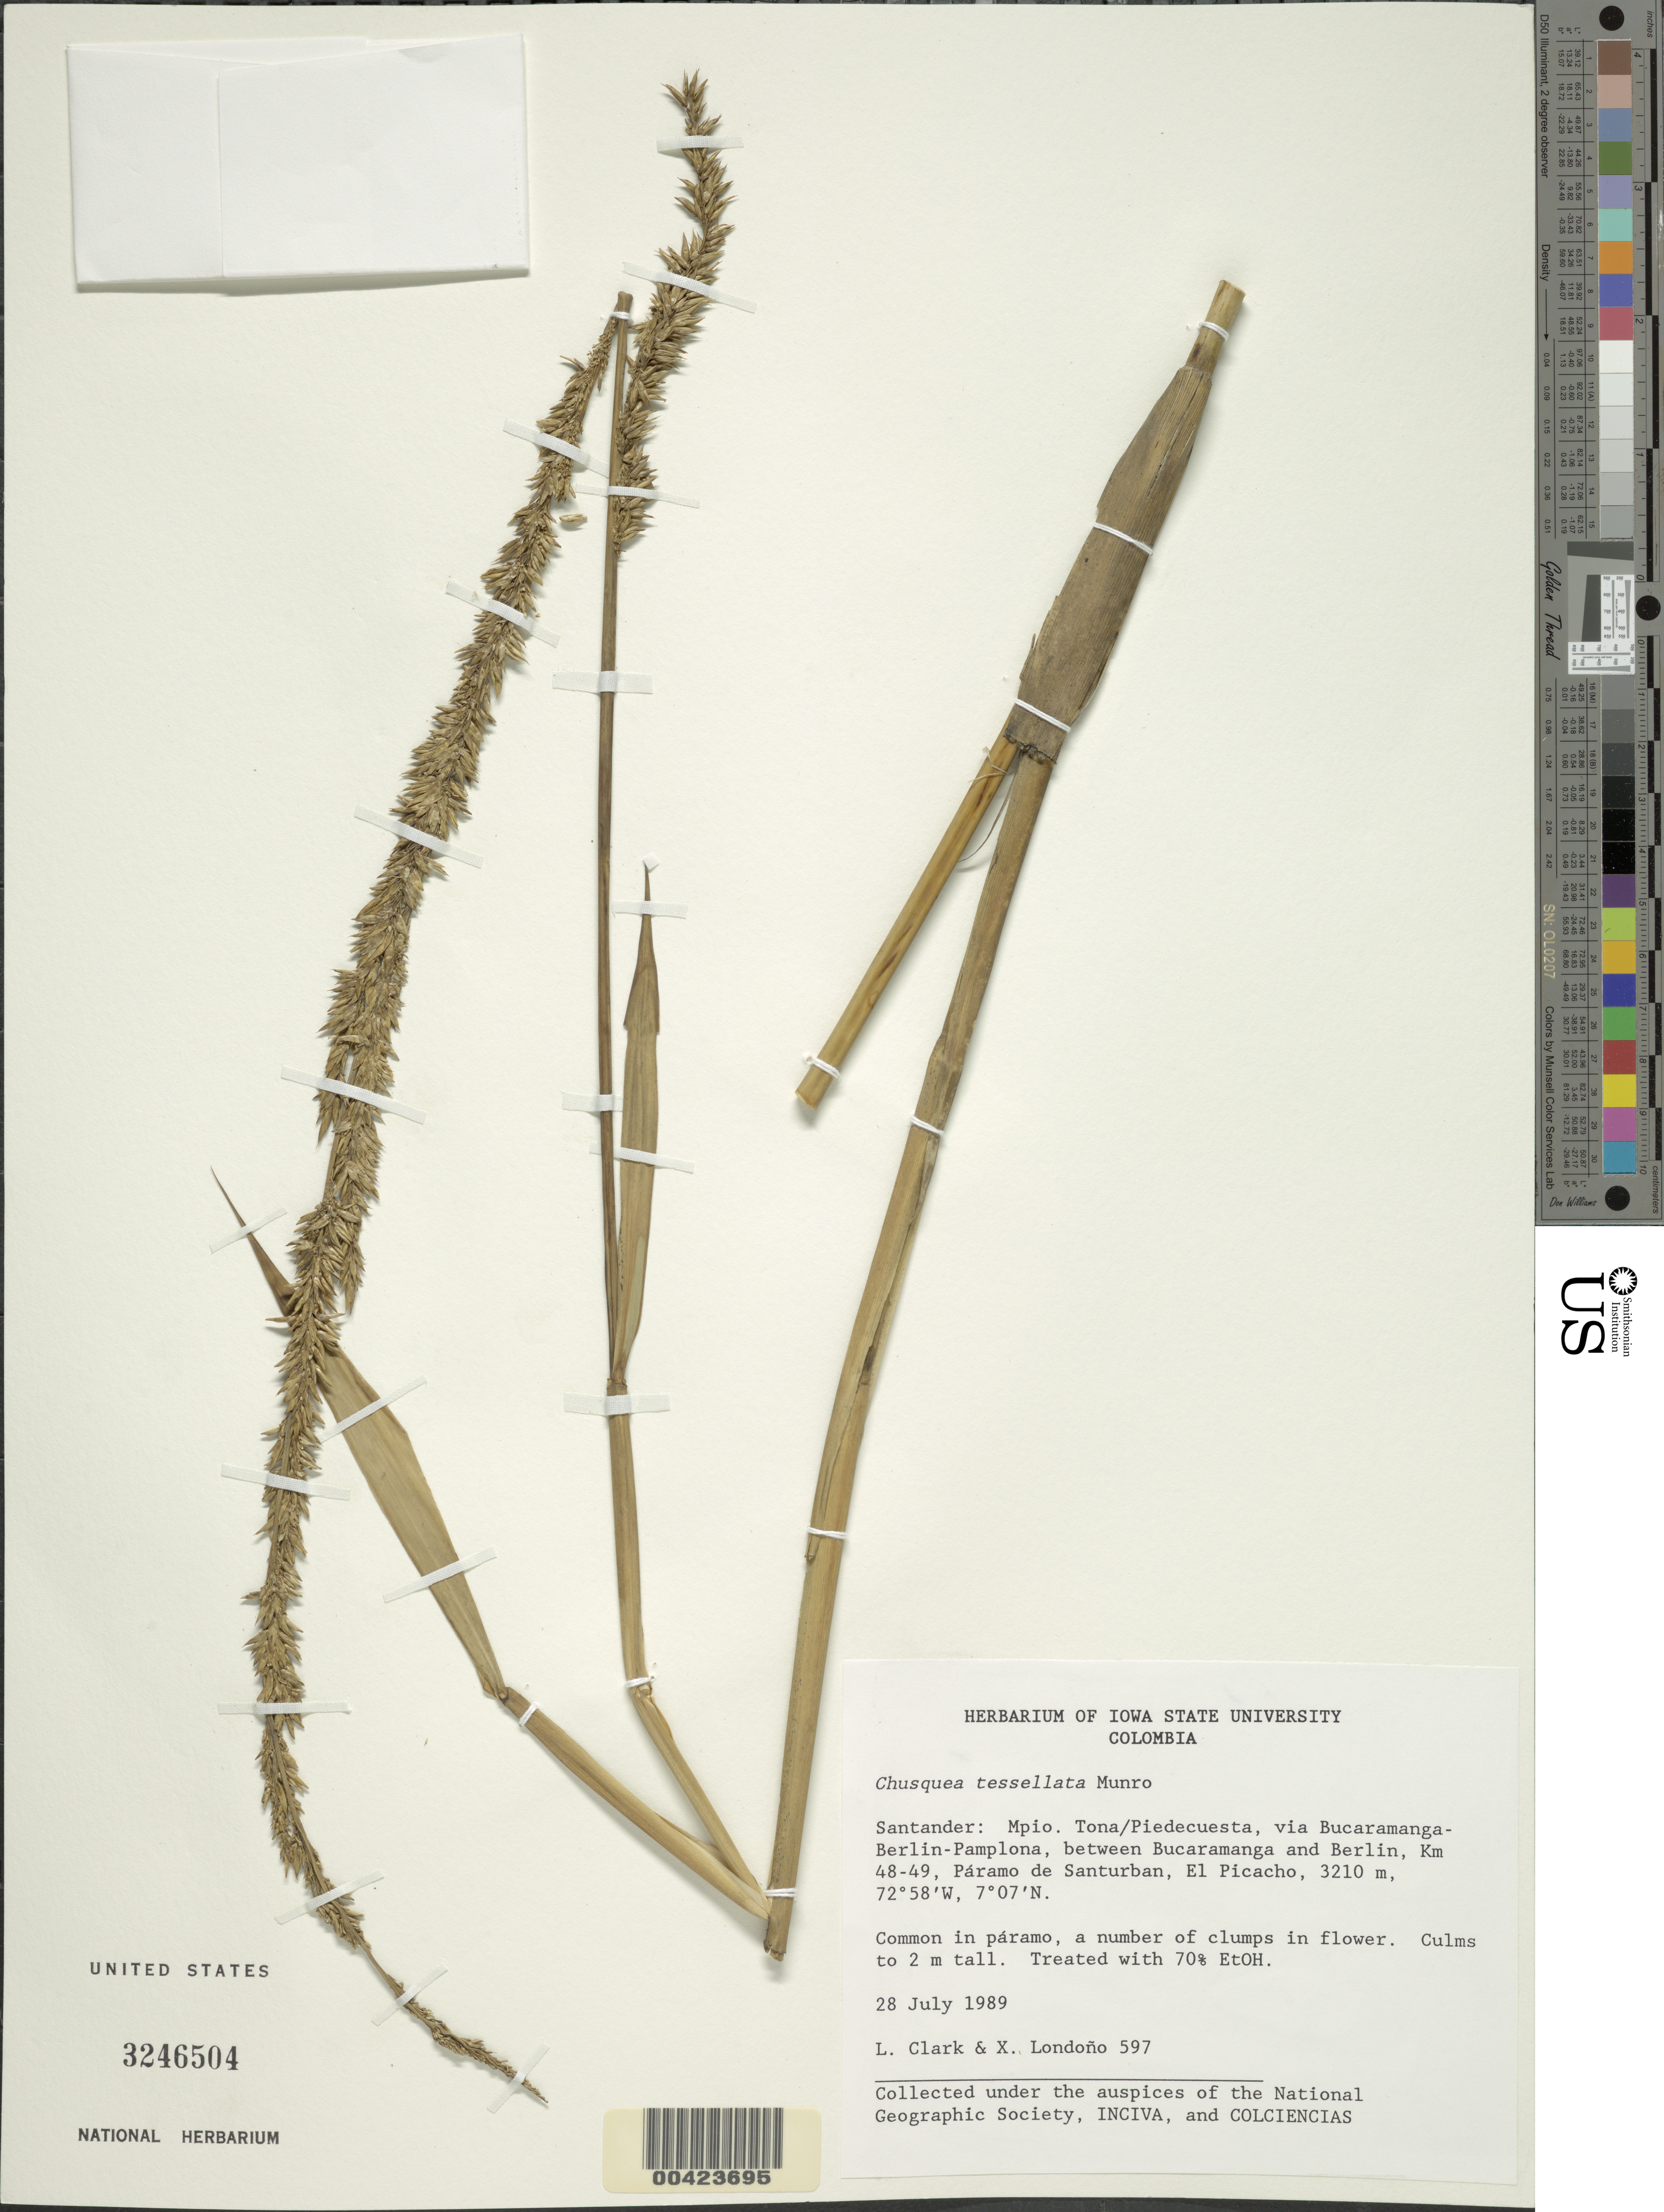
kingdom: Plantae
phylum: Tracheophyta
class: Liliopsida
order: Poales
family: Poaceae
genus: Chusquea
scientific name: Chusquea tessellata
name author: Munro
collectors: L. G. Clark & X. Londoño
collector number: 597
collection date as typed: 28 Jul 1989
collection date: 1989-07-28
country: Colombia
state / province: Santander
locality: El picacho; Paramo de San Turban; via Bucaramanga - Berlin - Pamplona, between Bucaramanga and Berlin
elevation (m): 3210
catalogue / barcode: US 3246504